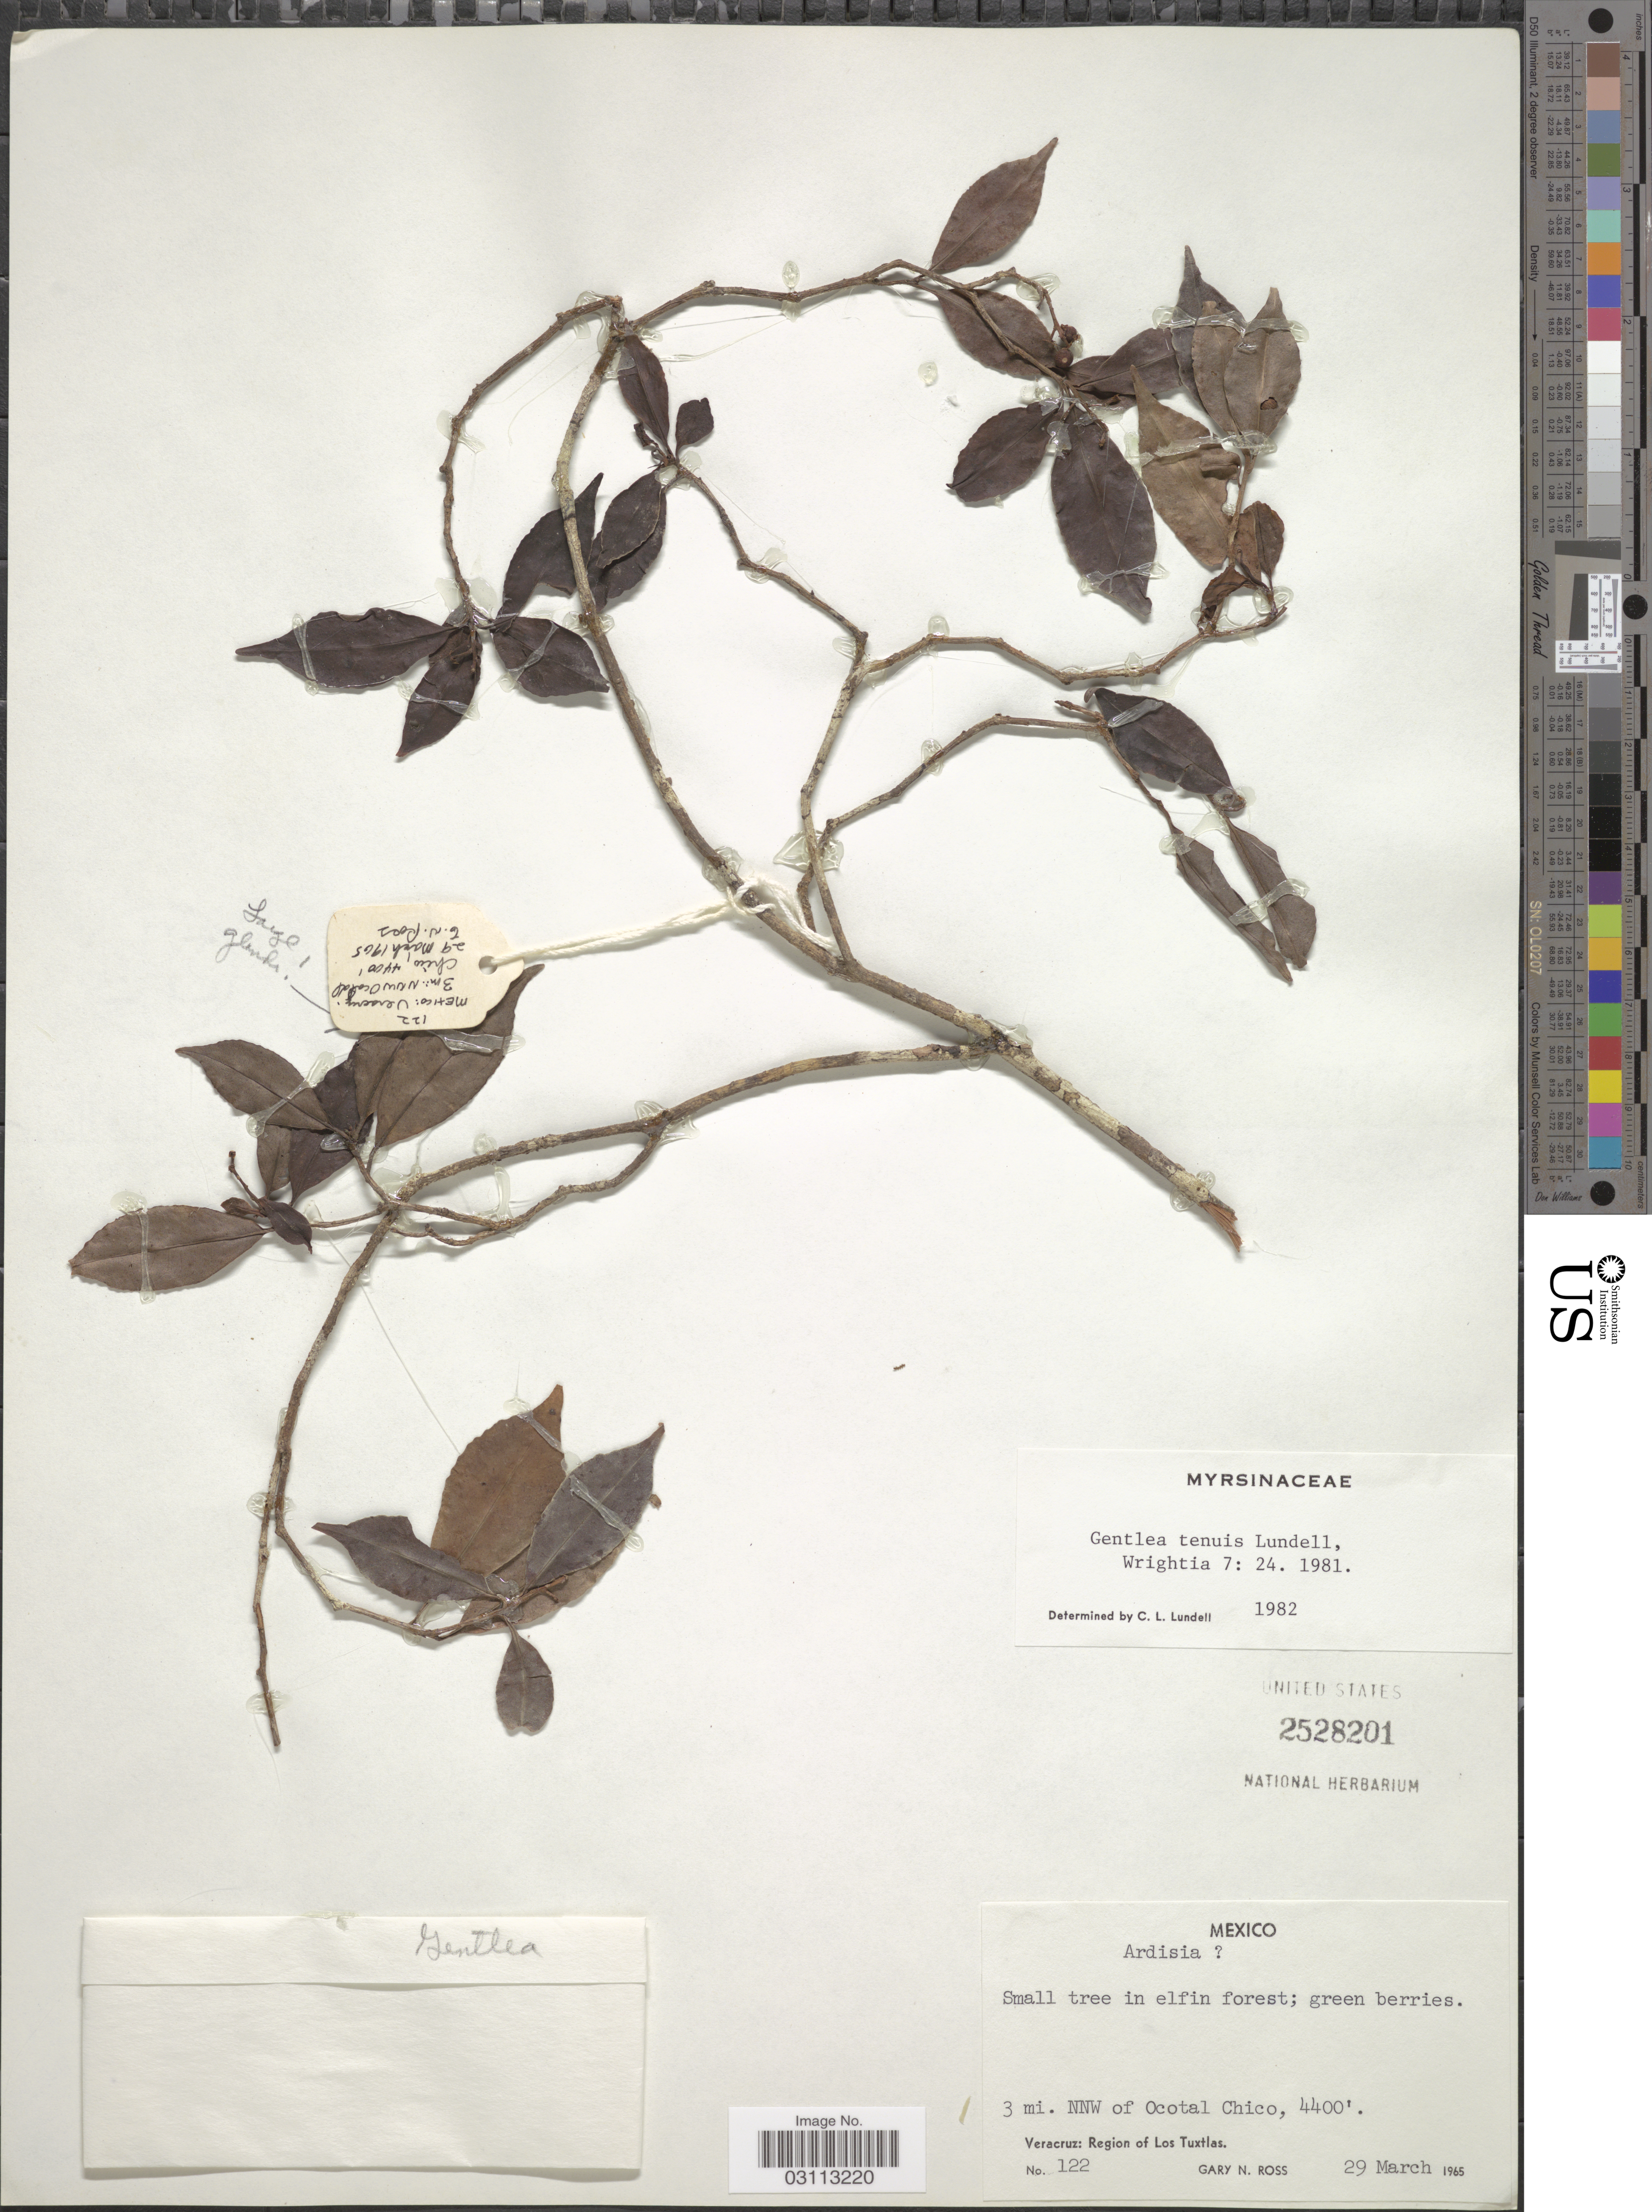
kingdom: Plantae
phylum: Tracheophyta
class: Magnoliopsida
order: Ericales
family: Primulaceae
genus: Gentlea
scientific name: Gentlea tenuis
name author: Lundell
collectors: G. N. Ross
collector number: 122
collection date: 1965-03-29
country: Mexico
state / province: Veracruz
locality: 3 mi. NNW of Ocotal Chico. Veracruz: Region of Los Tuxtlas.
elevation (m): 1341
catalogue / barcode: US 2528201